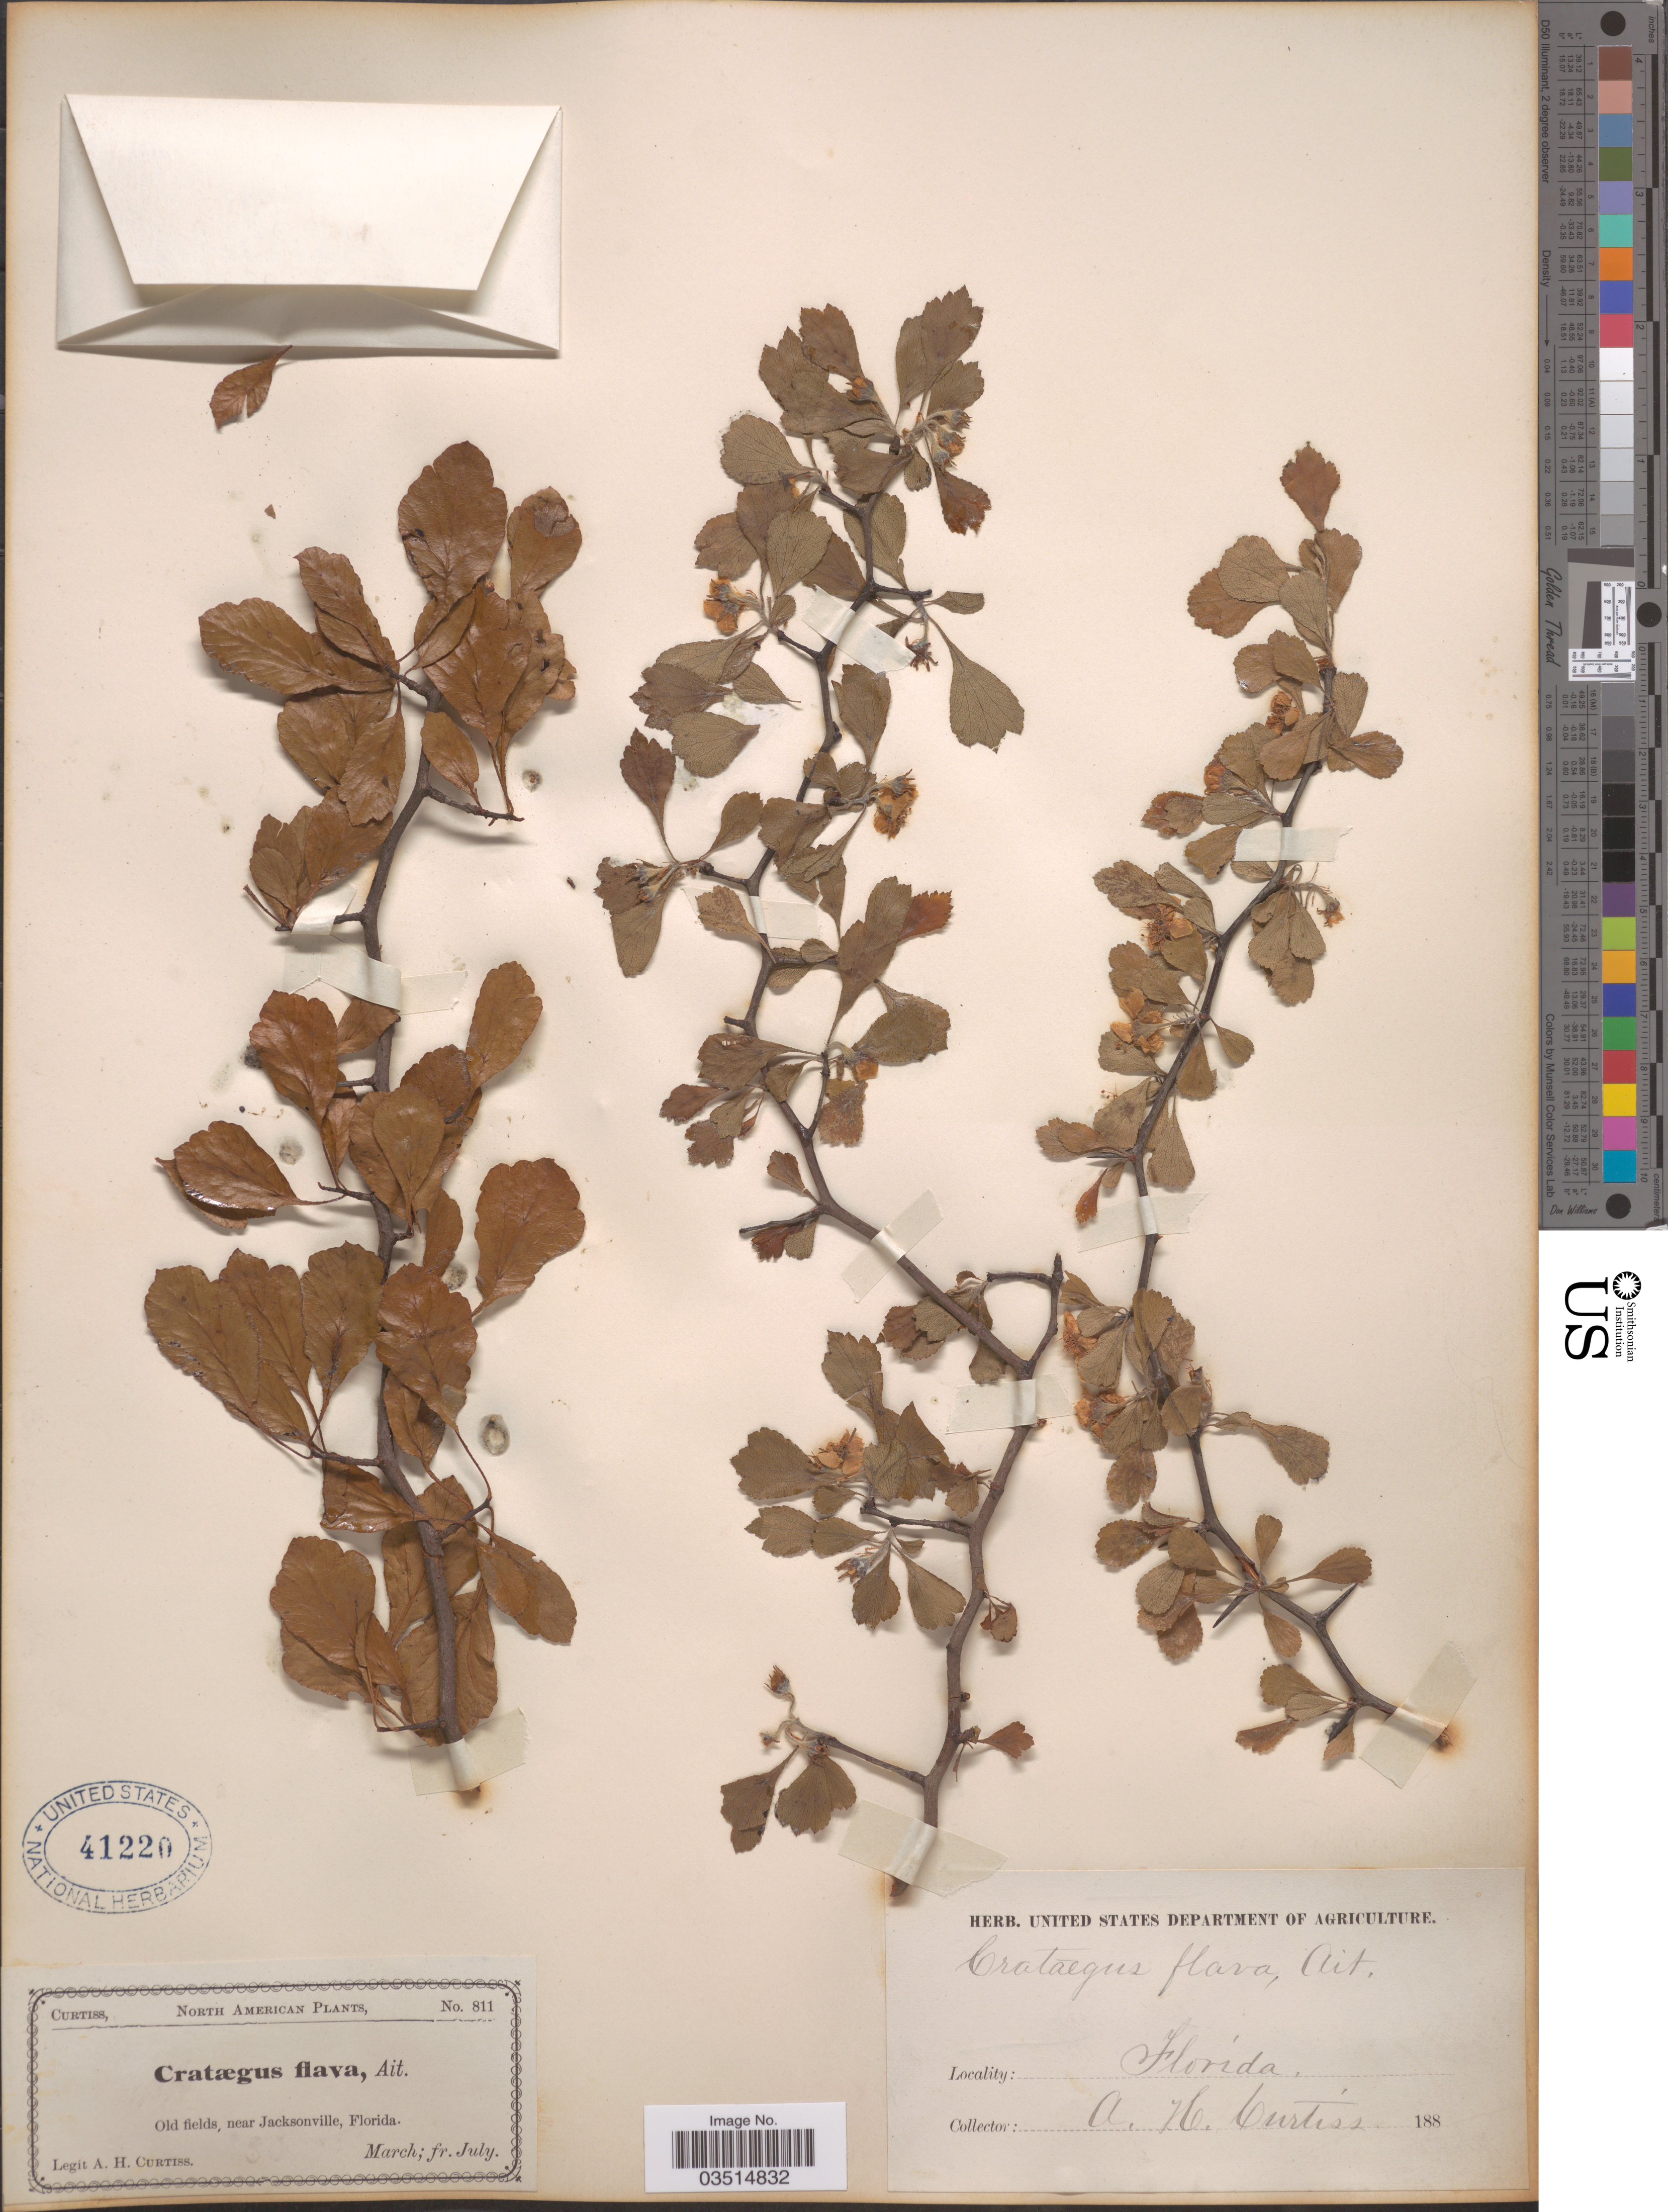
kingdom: Plantae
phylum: Tracheophyta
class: Magnoliopsida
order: Rosales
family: Rosaceae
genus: Crataegus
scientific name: Crataegus flava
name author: Aiton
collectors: A. H. Curtiss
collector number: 811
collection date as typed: Transcribed d/m/y: /3/188 to /7/188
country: United States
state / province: Florida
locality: Near Jacksonville.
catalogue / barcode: US 41220